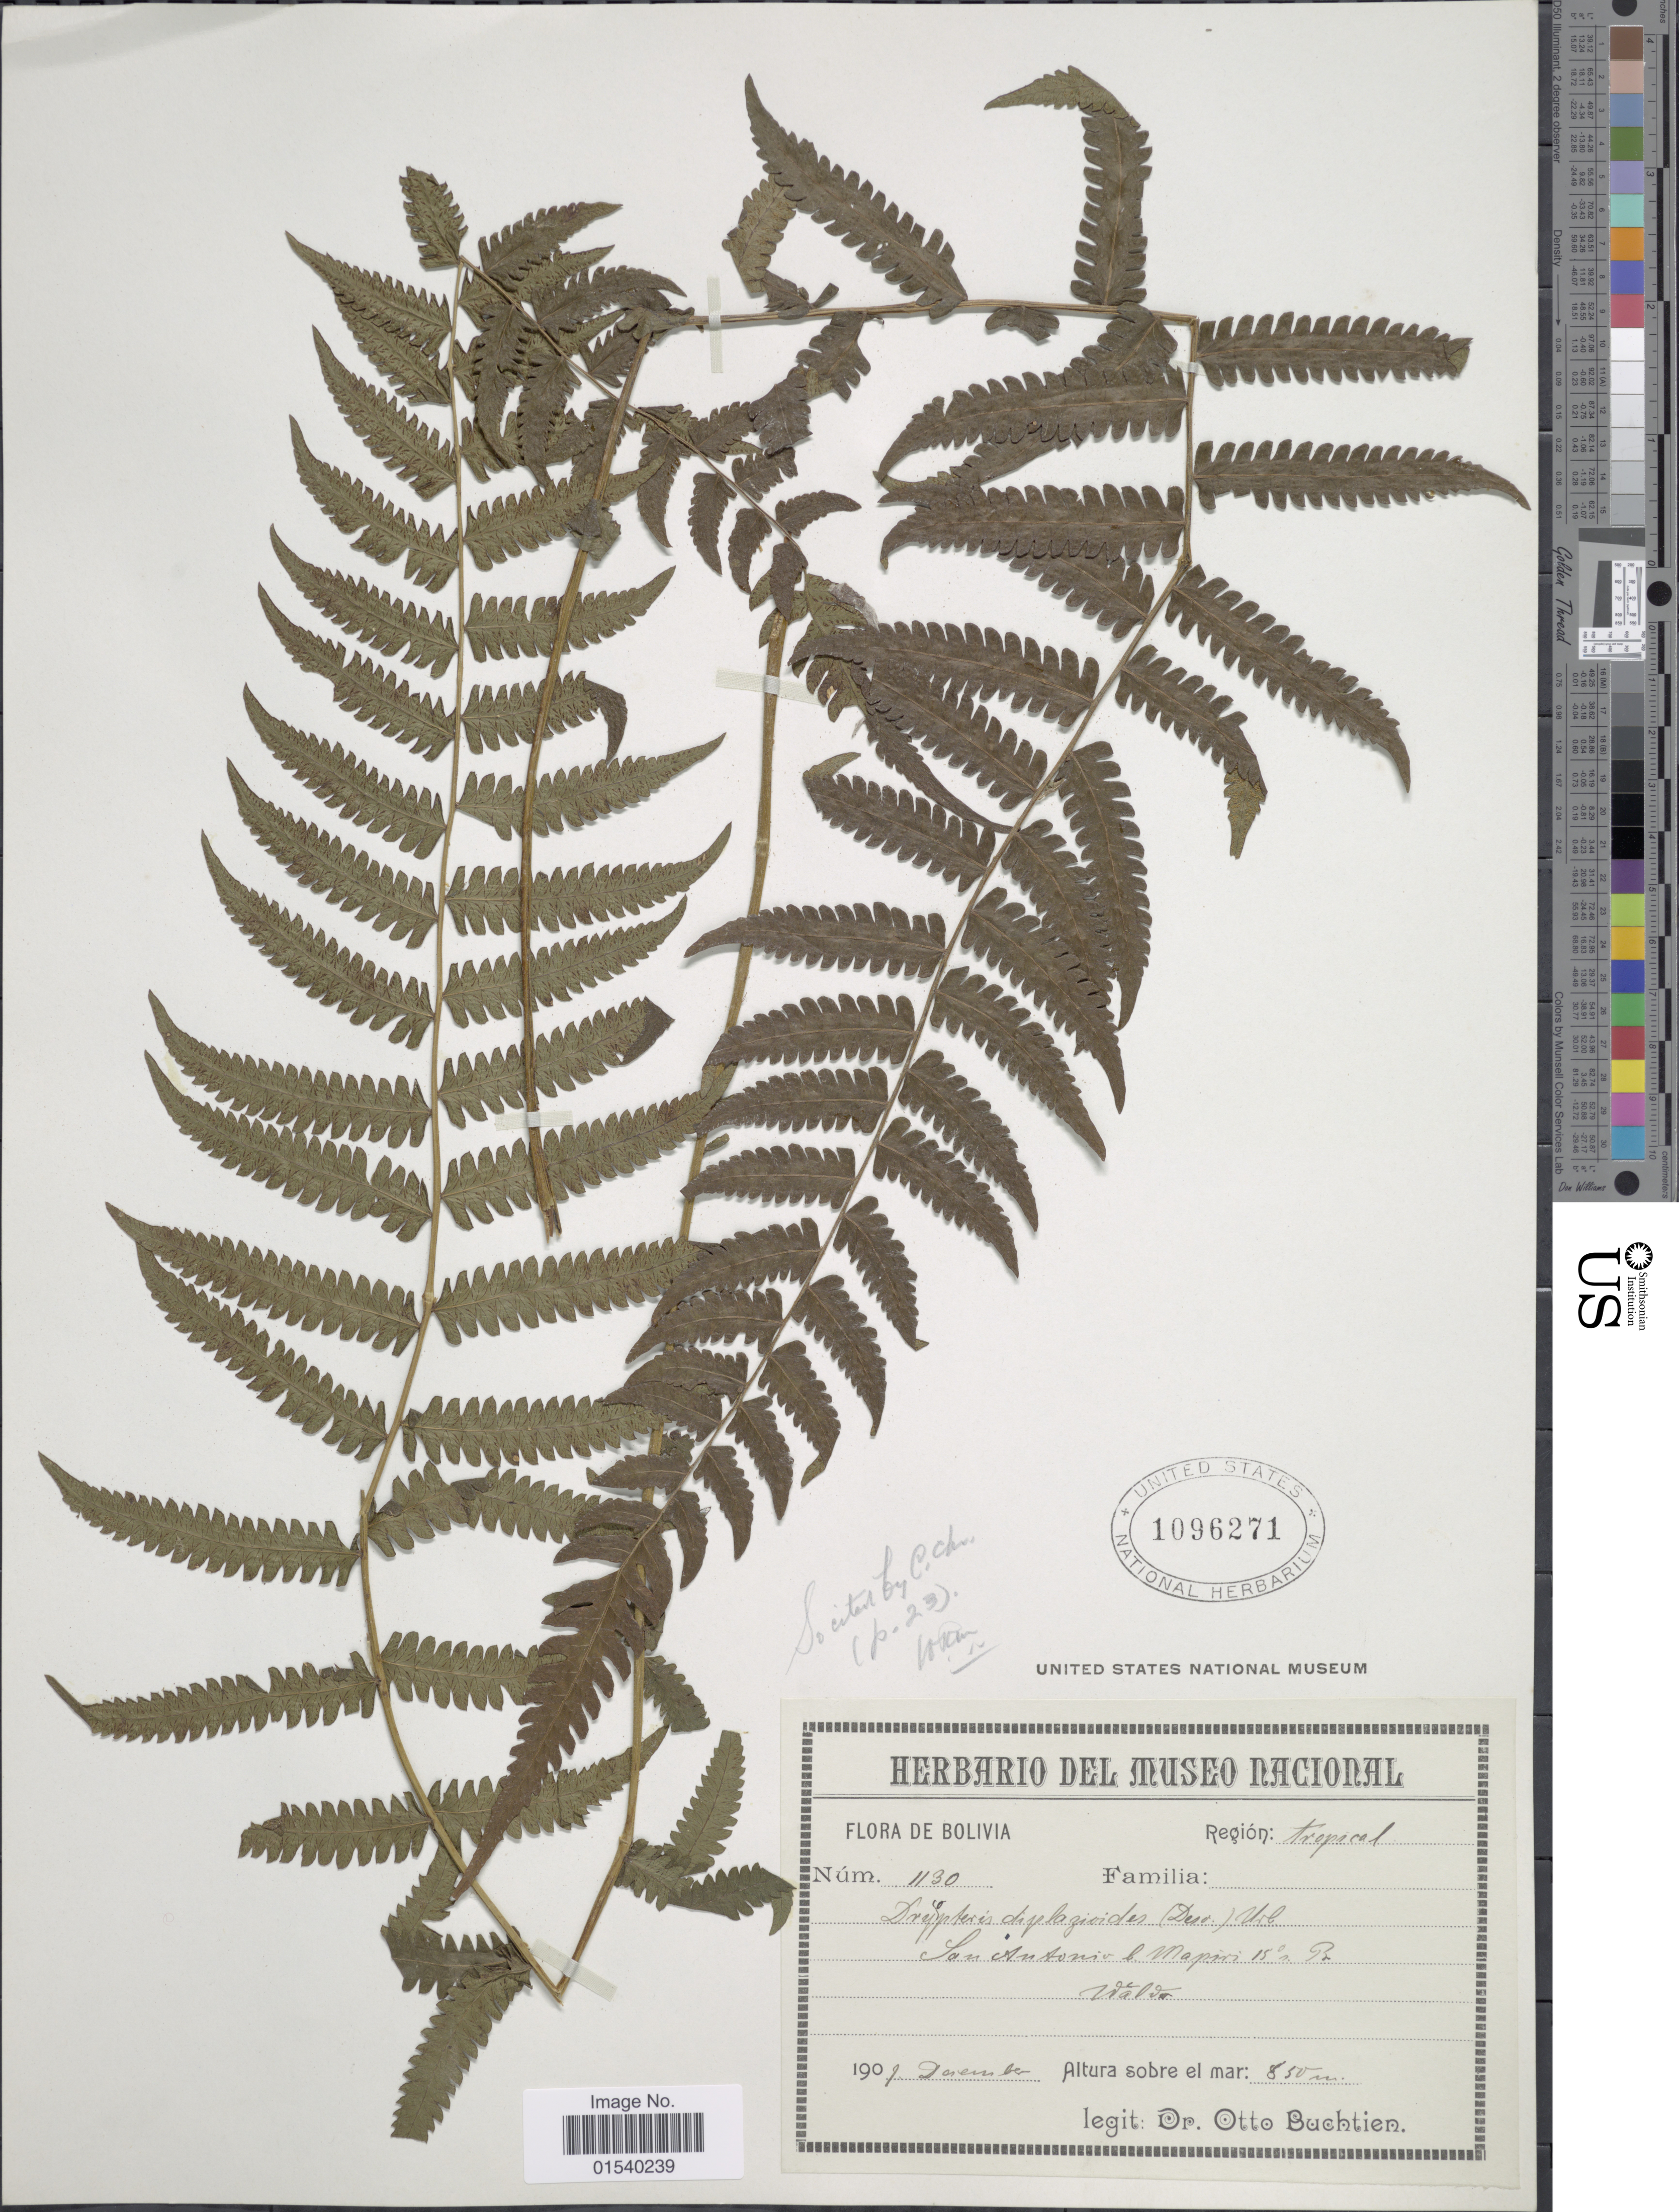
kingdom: Plantae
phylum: Tracheophyta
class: Polypodiopsida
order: Polypodiales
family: Thelypteridaceae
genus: Amauropelta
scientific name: Amauropelta linkiana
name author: (C. Presl) Pic. Serm.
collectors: O. Buchtien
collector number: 1130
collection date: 1907-12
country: Bolivia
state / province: La Paz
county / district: Mapiri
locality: San Antonio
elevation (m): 850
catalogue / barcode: US 1096271